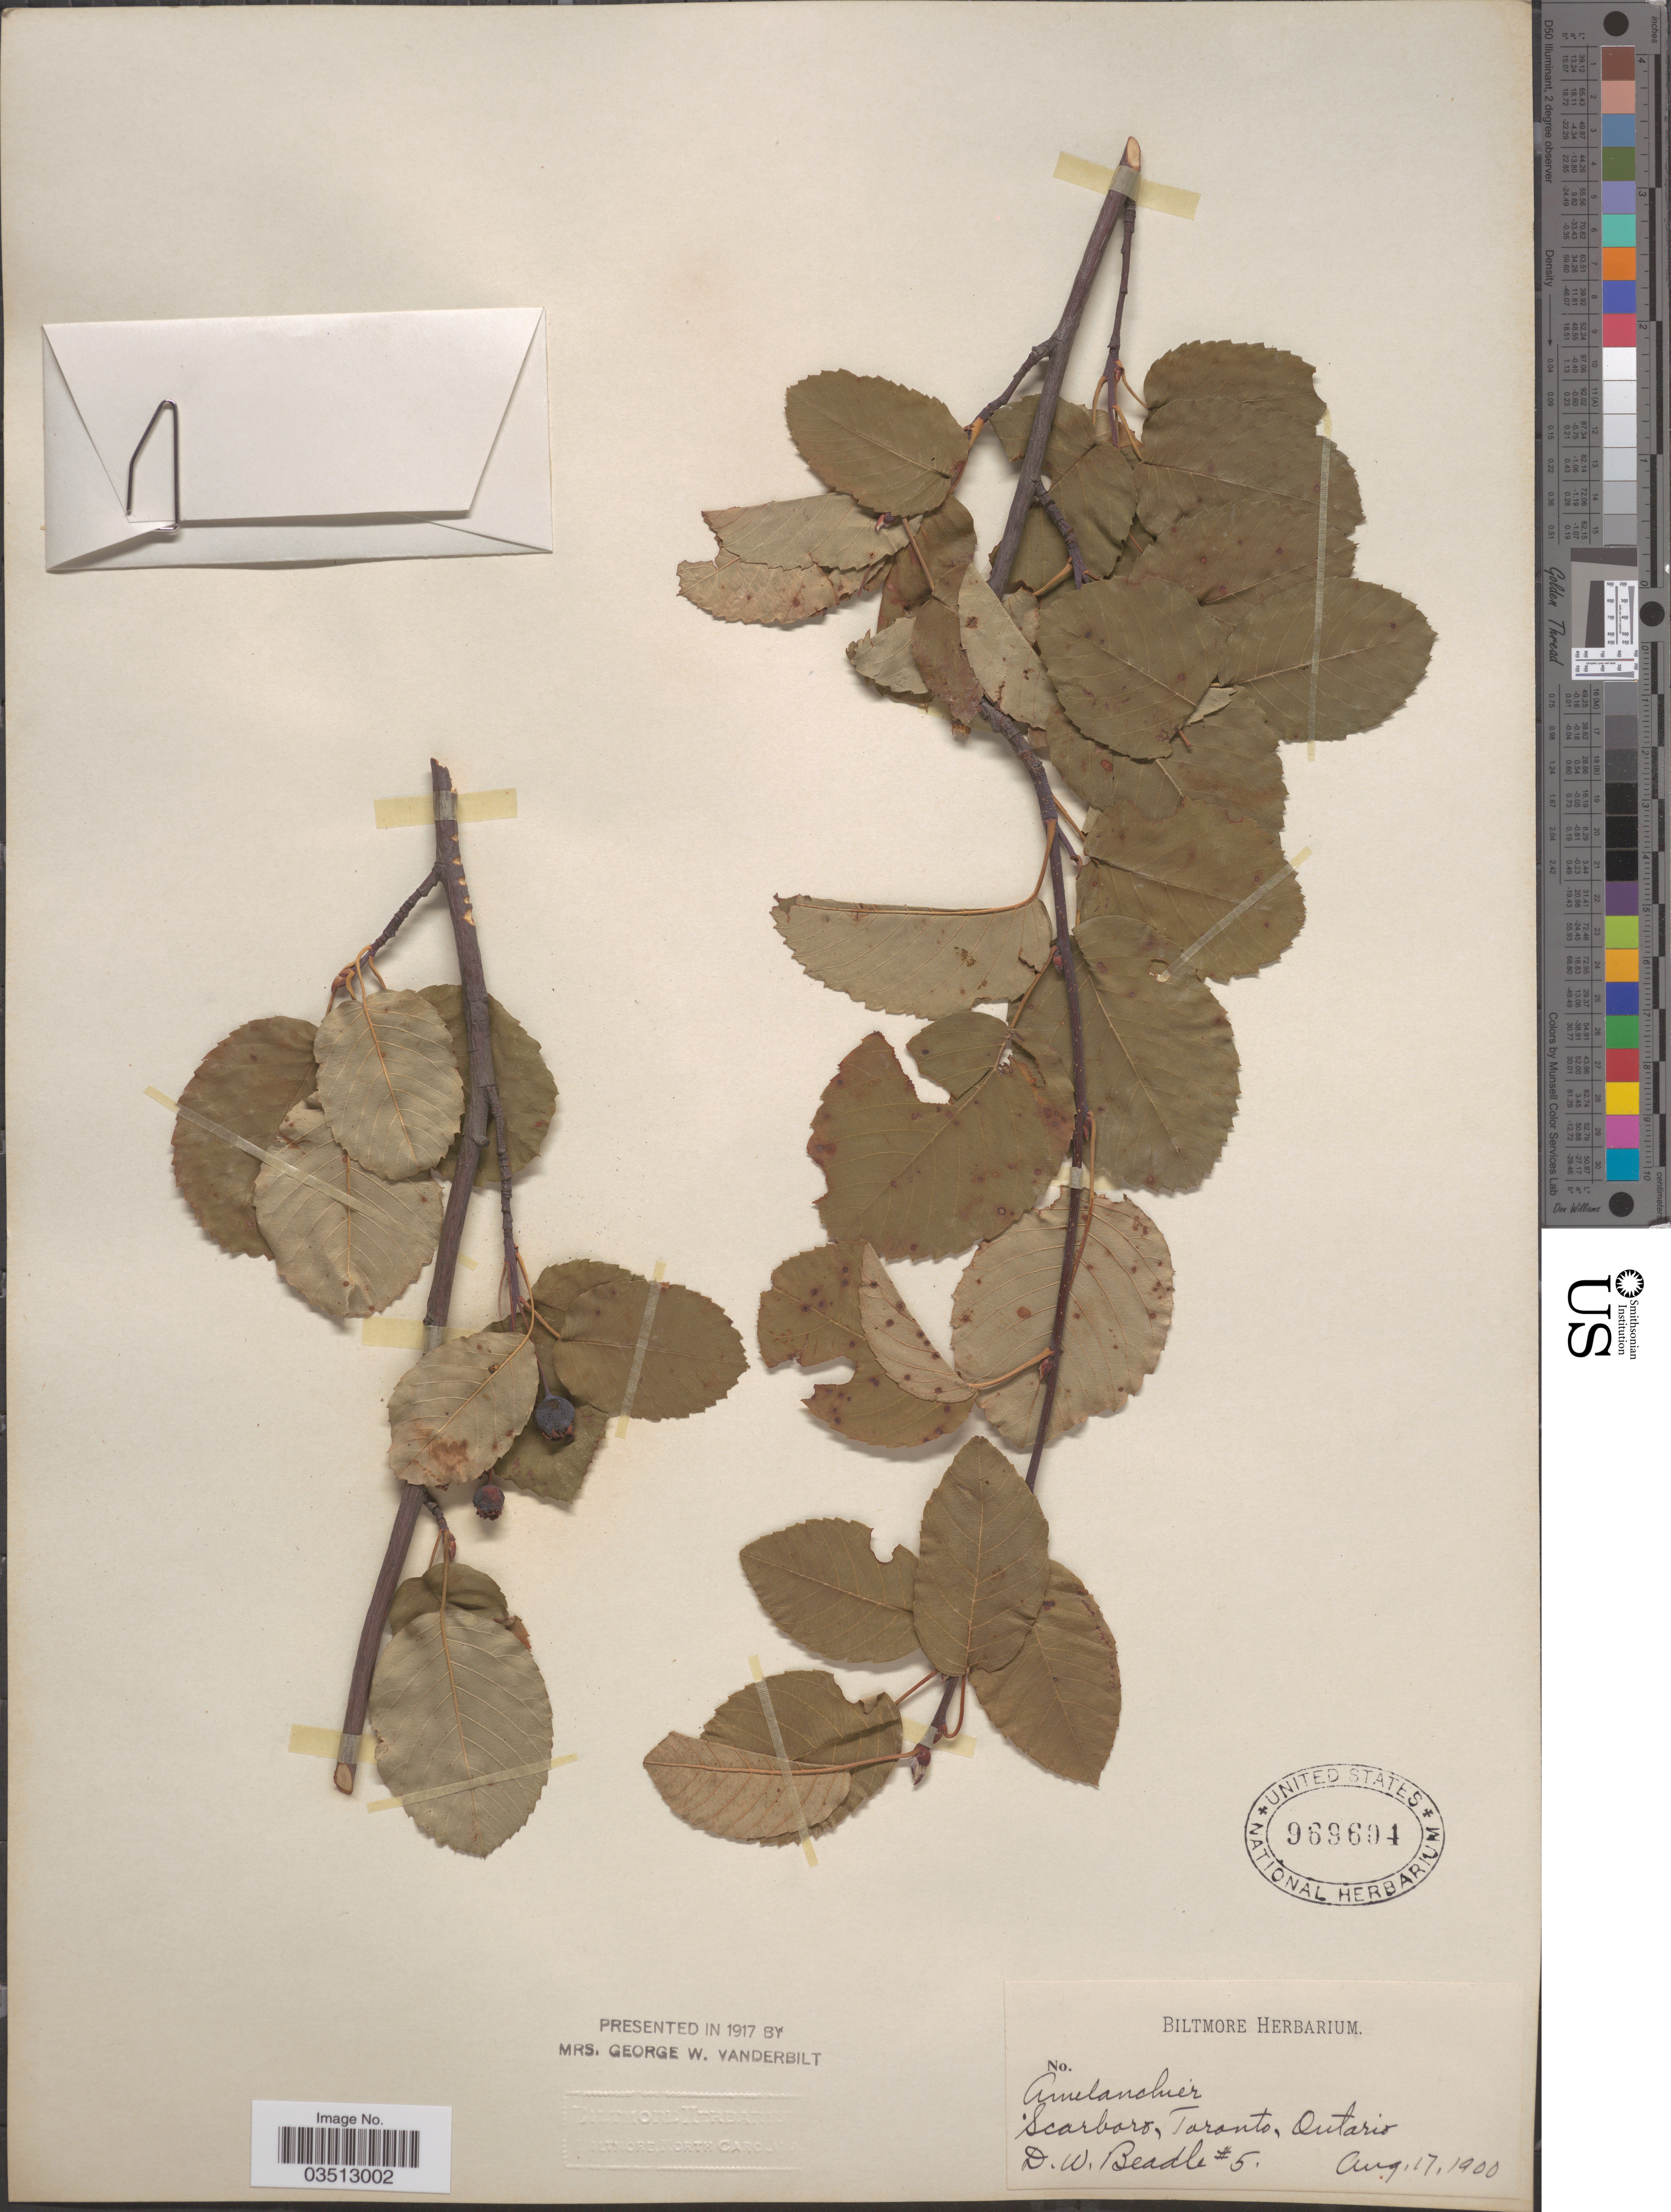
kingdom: Plantae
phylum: Tracheophyta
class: Magnoliopsida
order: Rosales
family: Rosaceae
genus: Amelanchier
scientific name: Amelanchier sp.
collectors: D. Beadle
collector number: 5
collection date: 1900-08-17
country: Canada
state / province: Ontario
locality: Scarboro, Toronto.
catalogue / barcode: US 969604